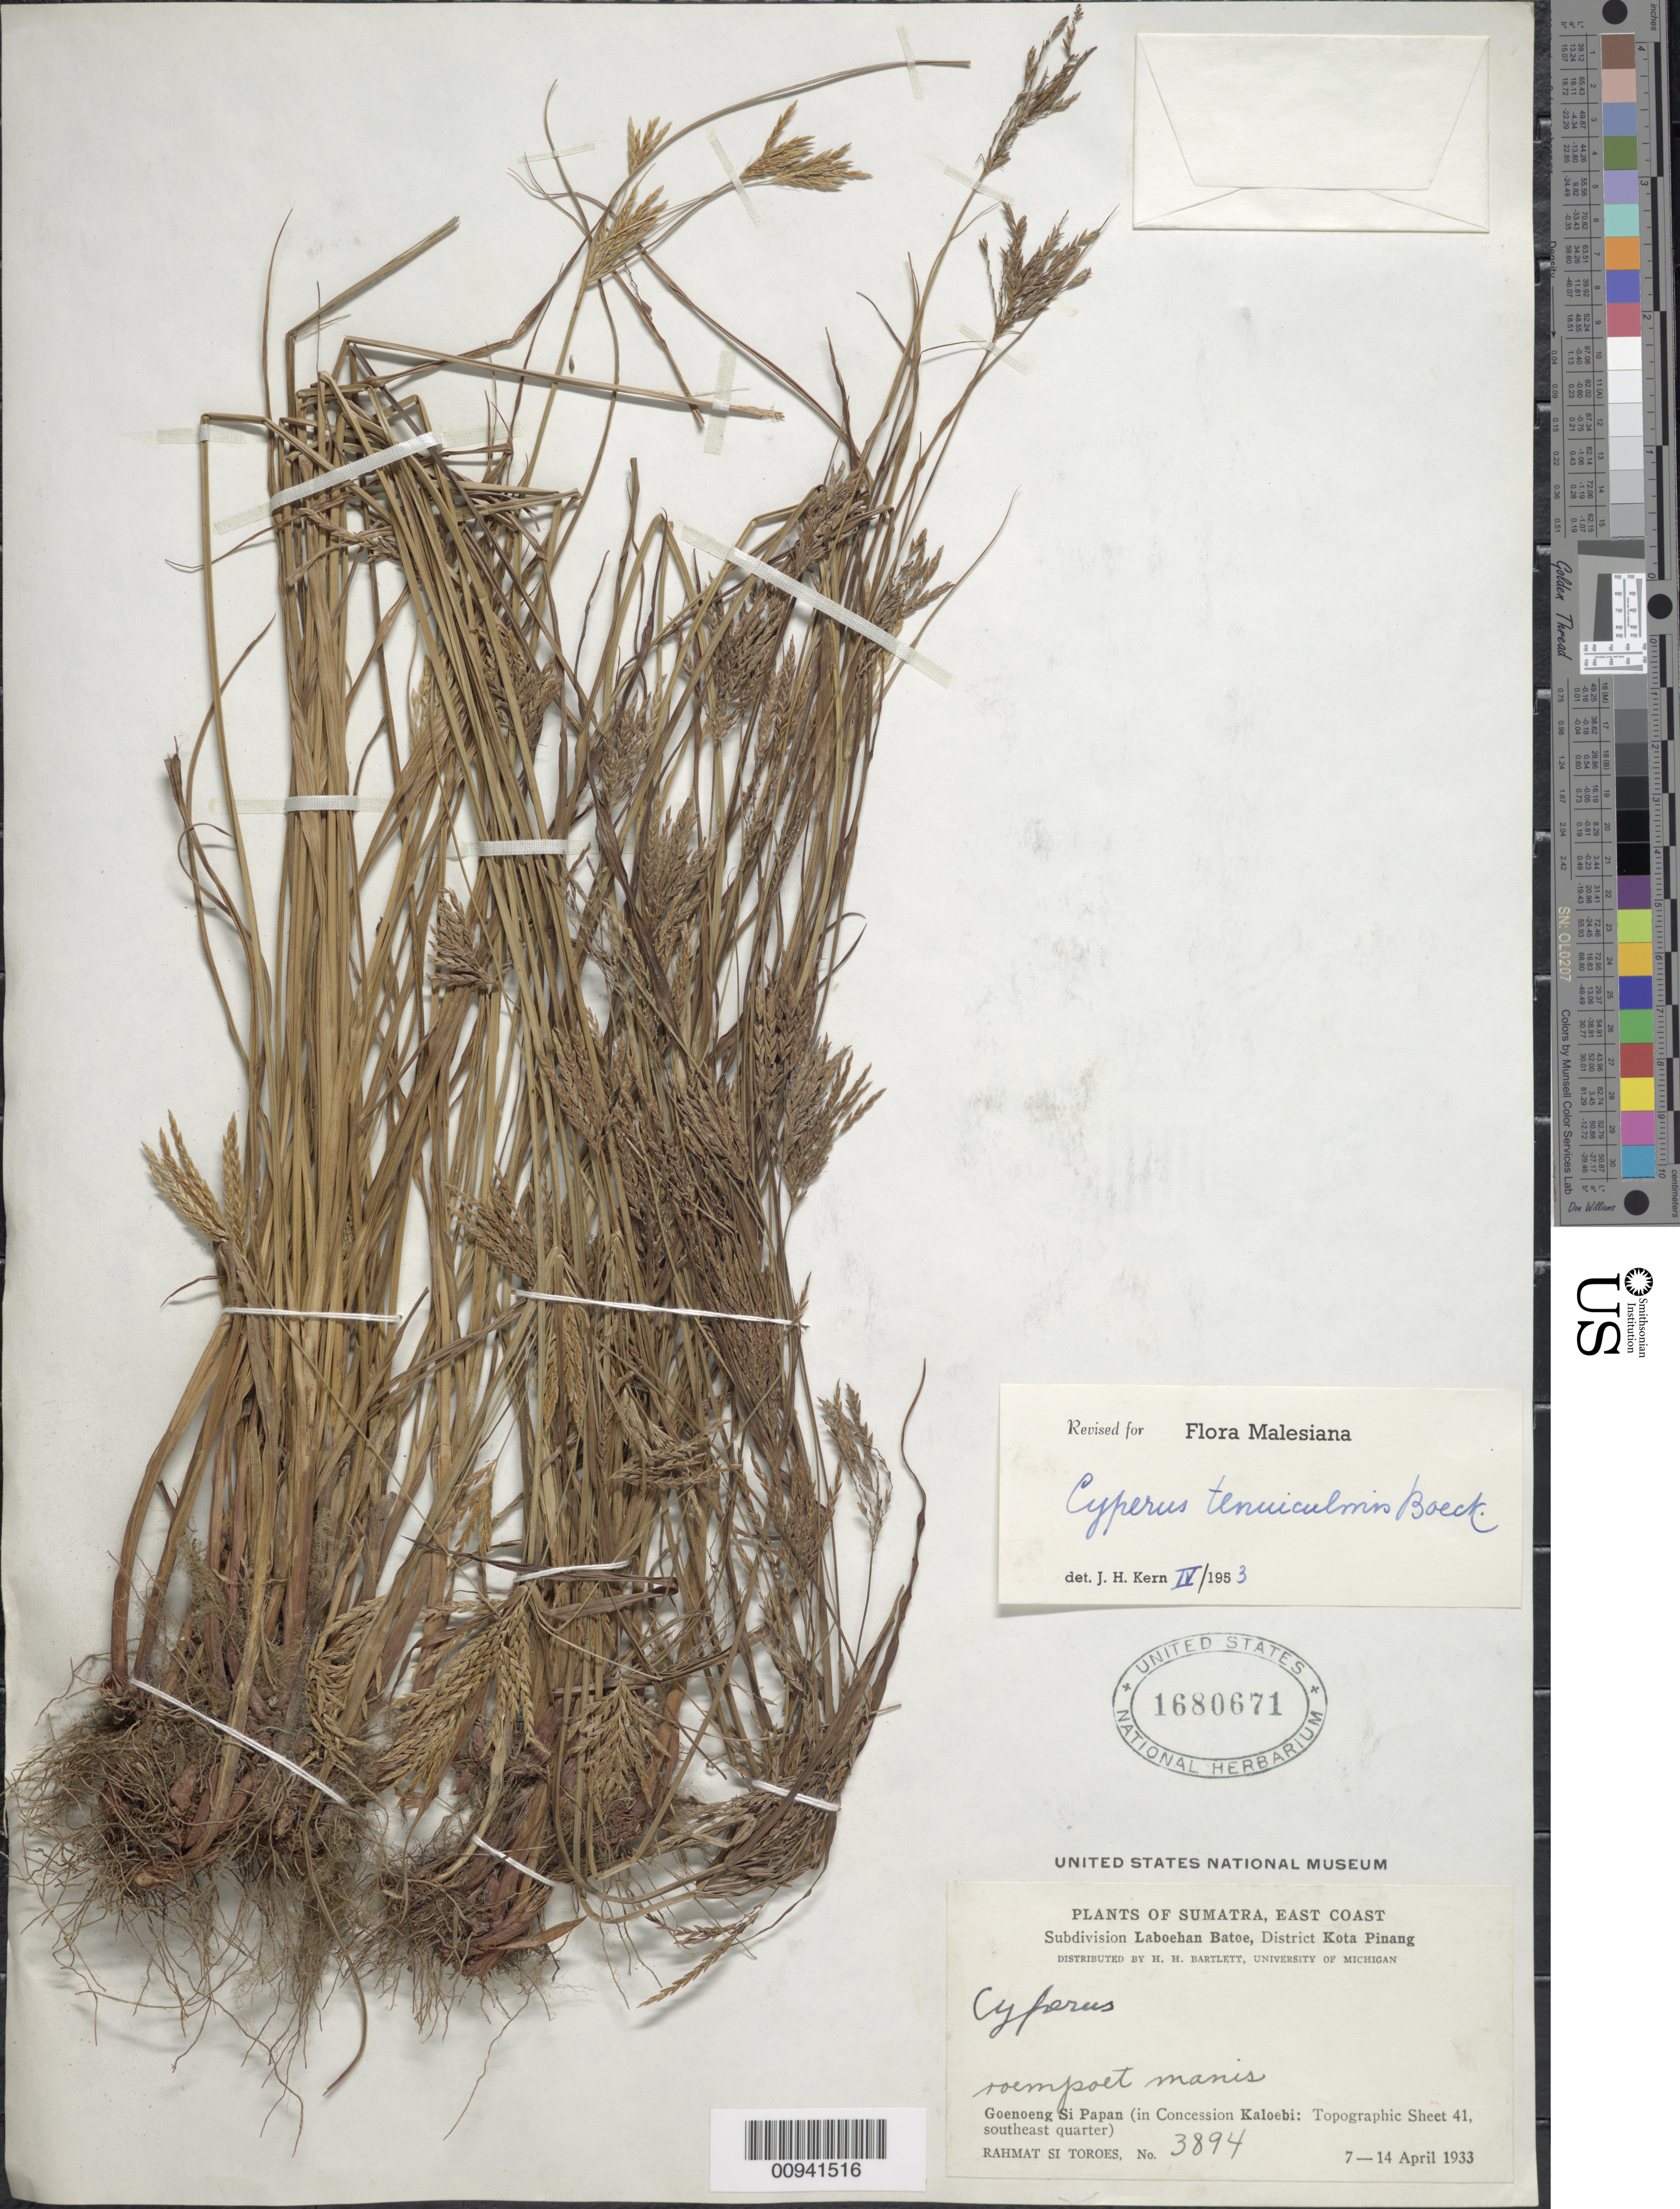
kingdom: Plantae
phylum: Tracheophyta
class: Liliopsida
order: Poales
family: Cyperaceae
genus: Cyperus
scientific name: Cyperus tenuiculmis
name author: Boeckeler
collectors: Rahmat Si Boeea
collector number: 3894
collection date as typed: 07 Apr 1933 to 14 Apr 1933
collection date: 1933-04-07/1933-04-14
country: Indonesia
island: Sumatra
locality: Goenoeng Si Papan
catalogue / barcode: US 1680671